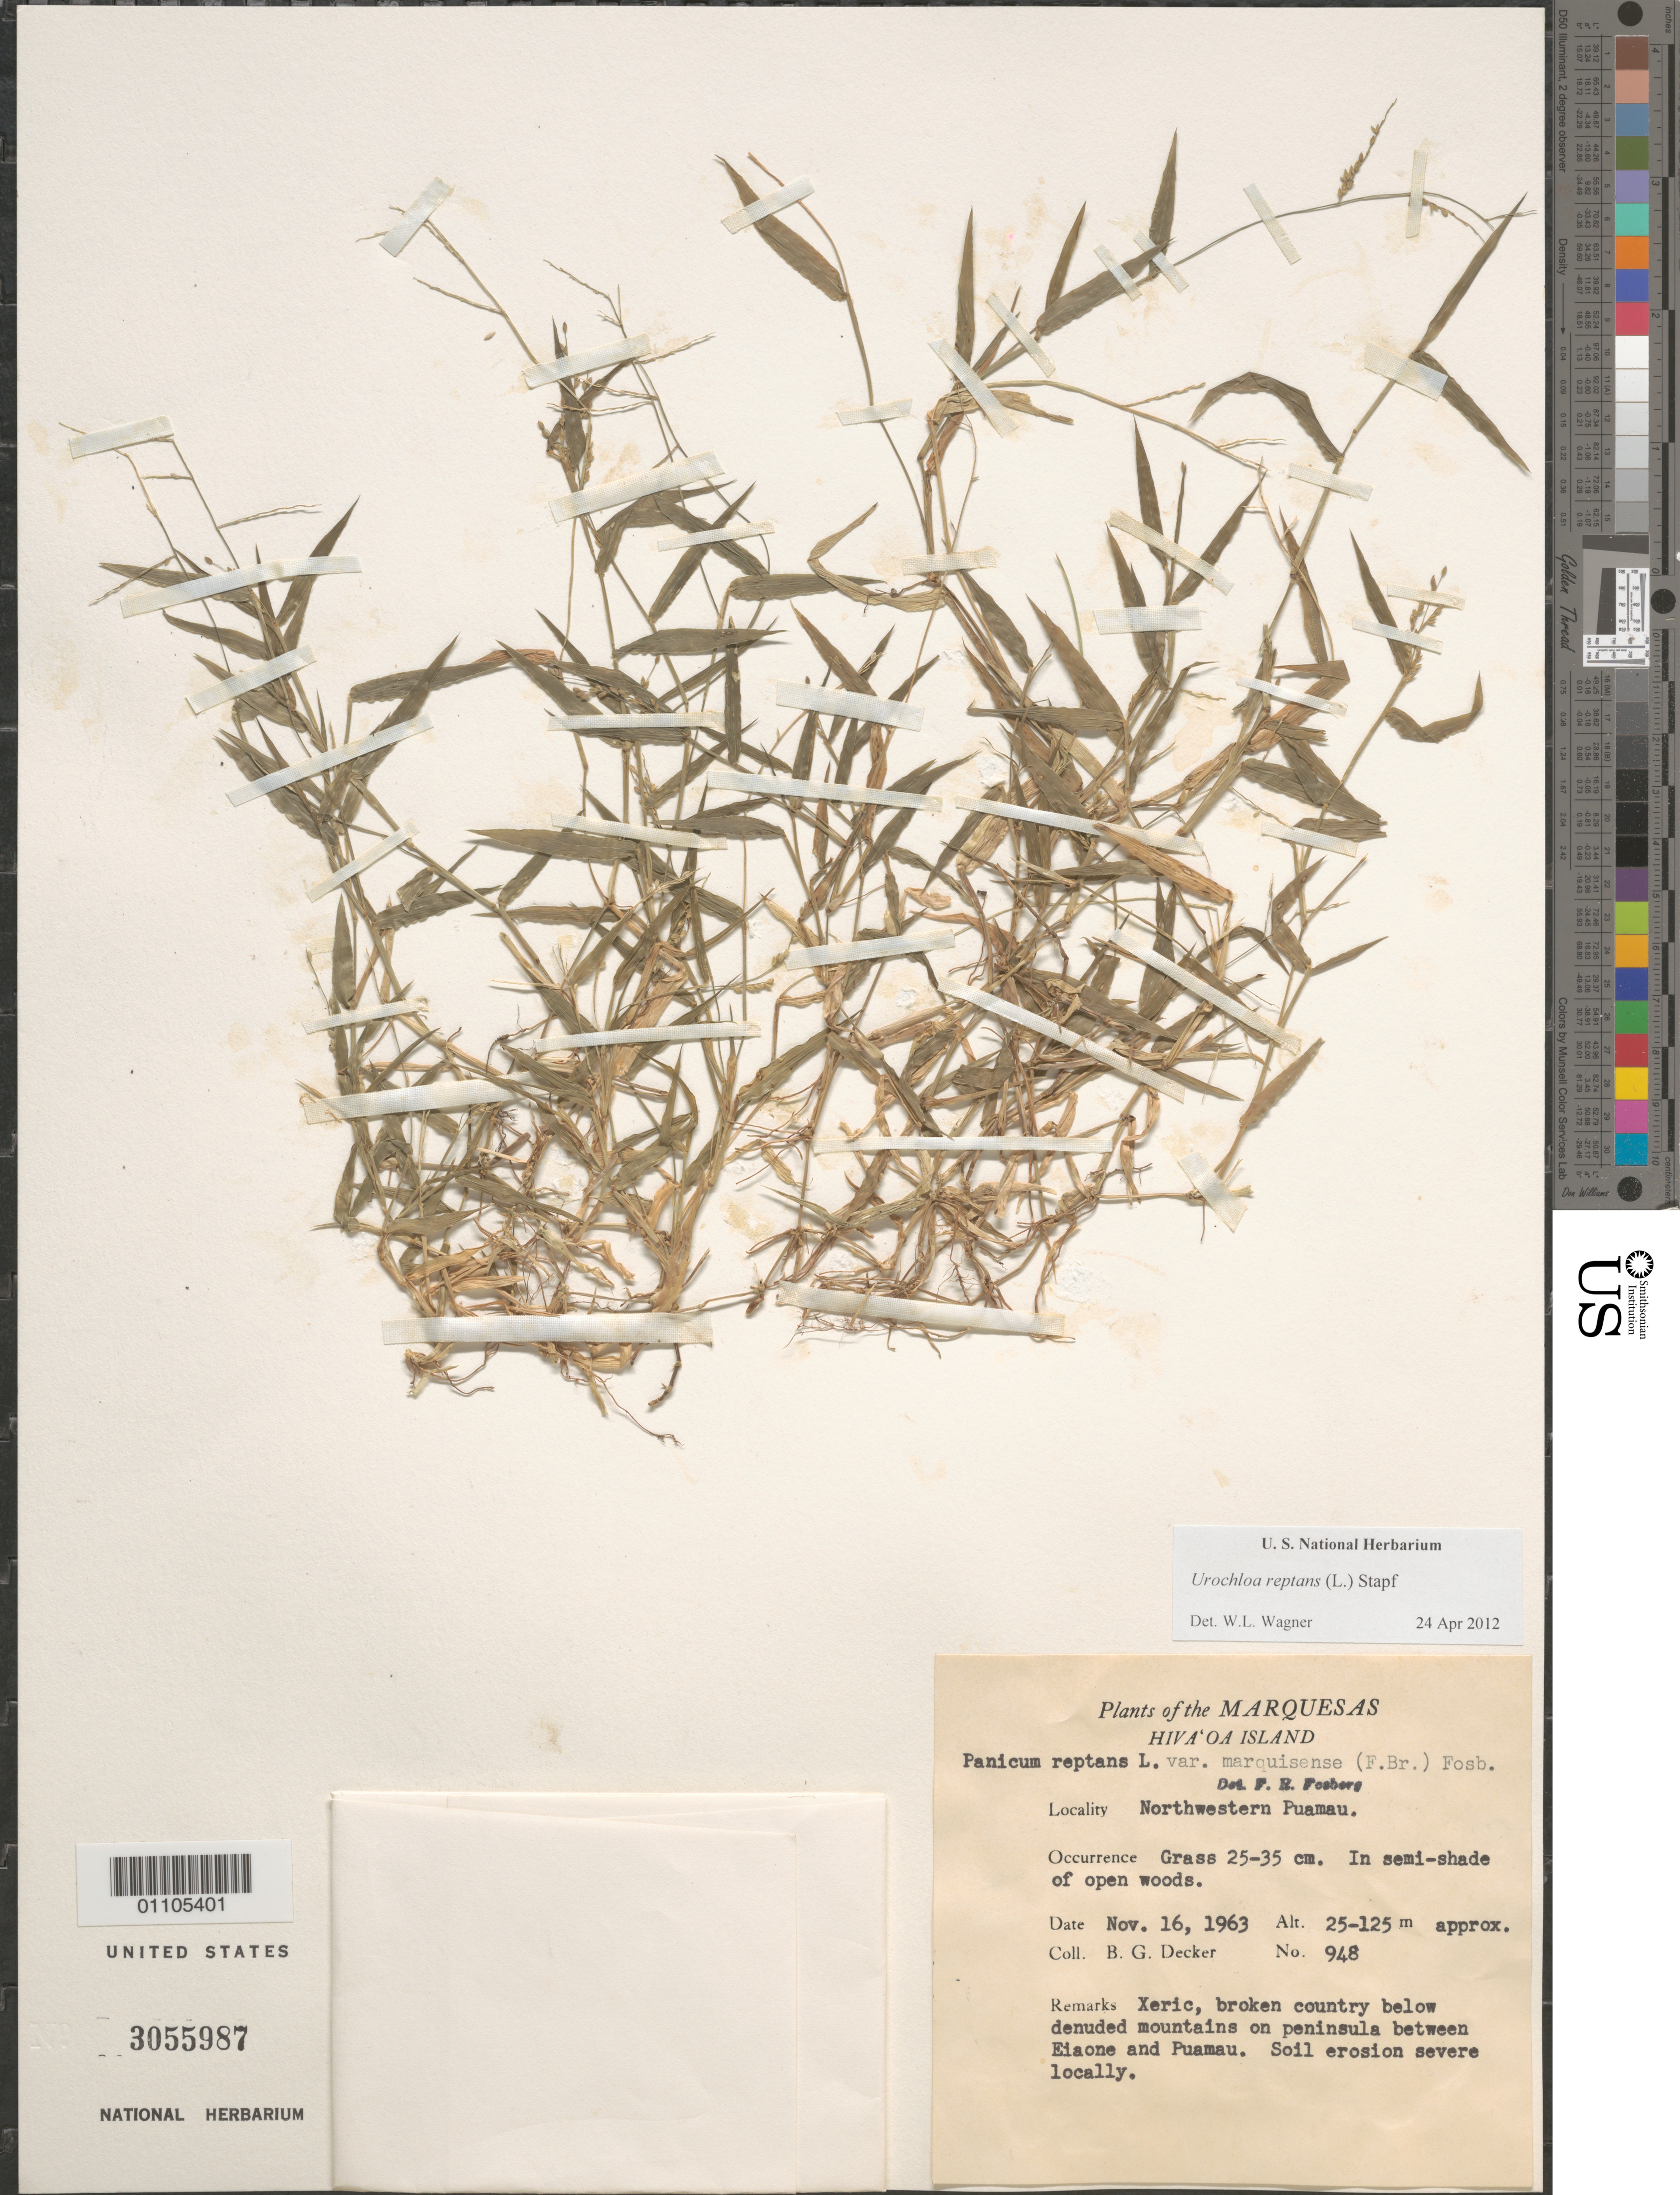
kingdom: Plantae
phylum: Tracheophyta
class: Liliopsida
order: Poales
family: Poaceae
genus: Urochloa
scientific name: Urochloa reptans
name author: (L.) Stapf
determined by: Wagner, W. L., (BOT), Smithsonian Institution - National Museum of Natural History (UNITED STATES)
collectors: B. G. Decker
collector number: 948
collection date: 1963-11-16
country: French Polynesia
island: Hiva Oa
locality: NW Puamau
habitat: Xeric, broken country below denuded mountains. Soil erosion locally severe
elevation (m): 25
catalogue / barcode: US 3055987